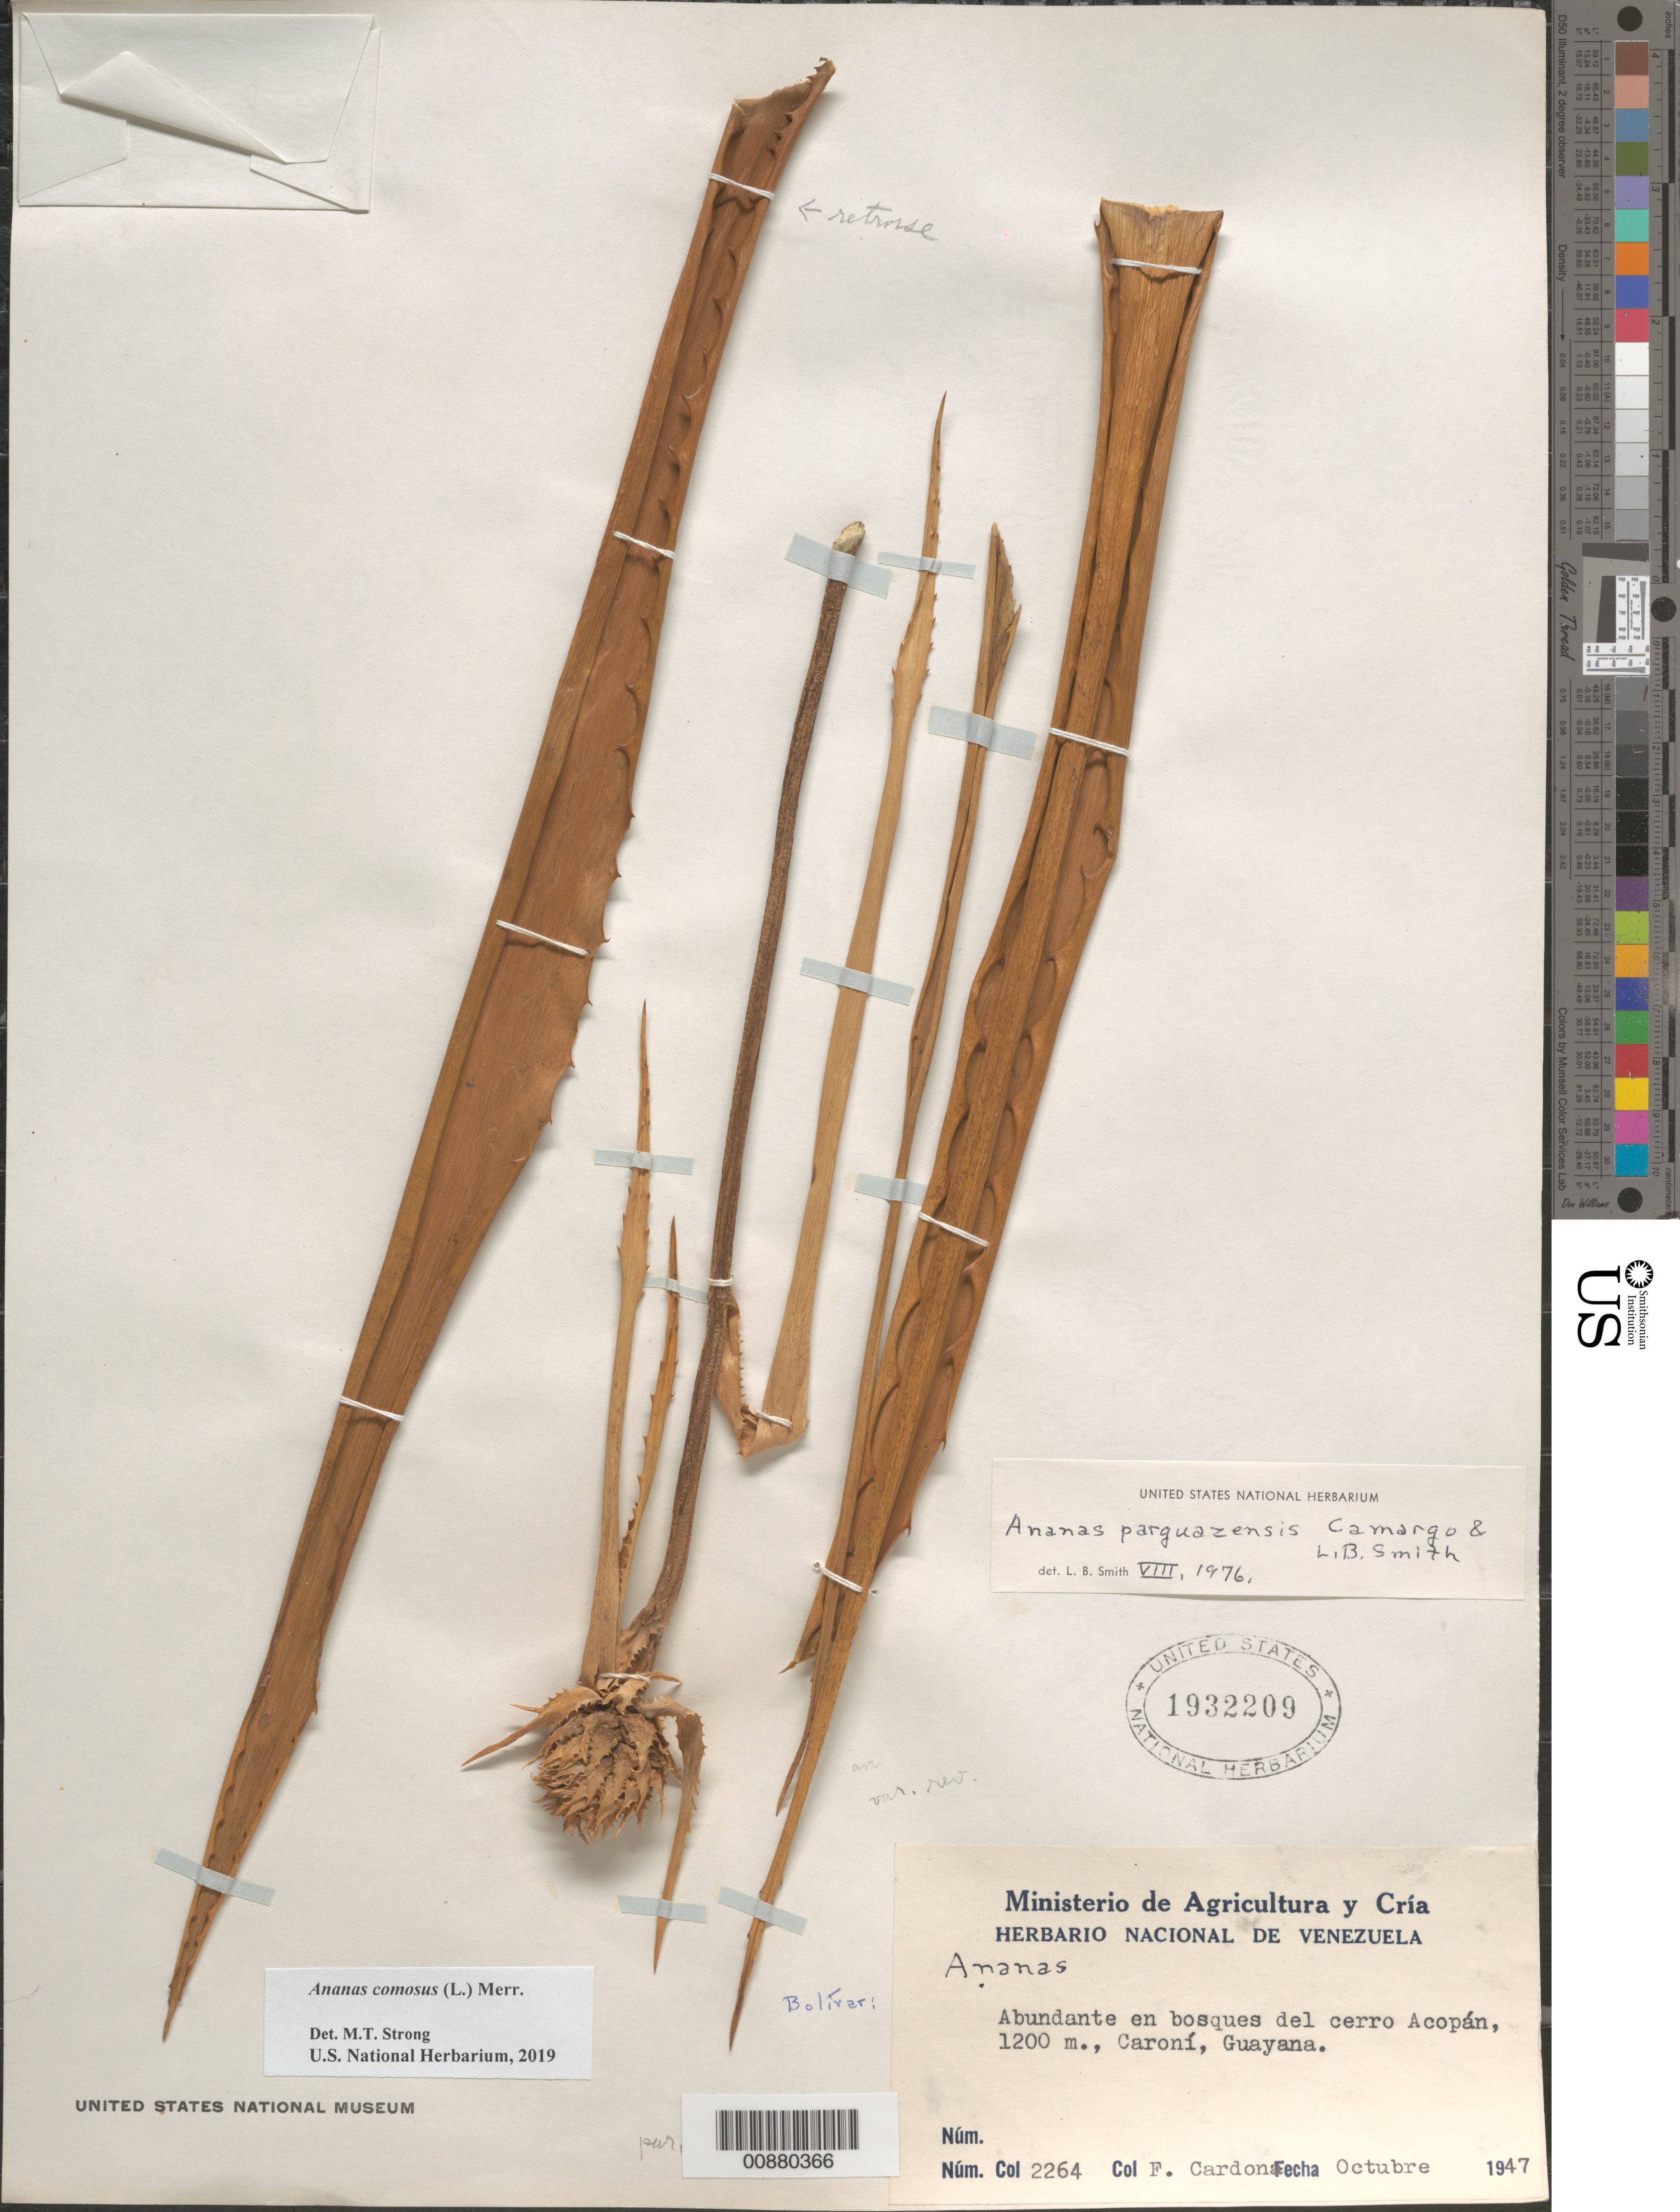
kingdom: Plantae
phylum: Tracheophyta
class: Liliopsida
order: Poales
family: Bromeliaceae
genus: Ananas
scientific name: Ananas comosus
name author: (L.) Merr.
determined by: Strong, Mark T., (BOT), Smithsonian Institution - National Museum of Natural History (UNITED STATES)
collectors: F. Cardona Puig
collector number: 2264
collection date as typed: Oct-47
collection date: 1947-10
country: Venezuela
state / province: Bolívar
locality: Cerro Acopán, Río Caroní, Guayana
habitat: Bosques del cerro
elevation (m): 1200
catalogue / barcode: US 1932209